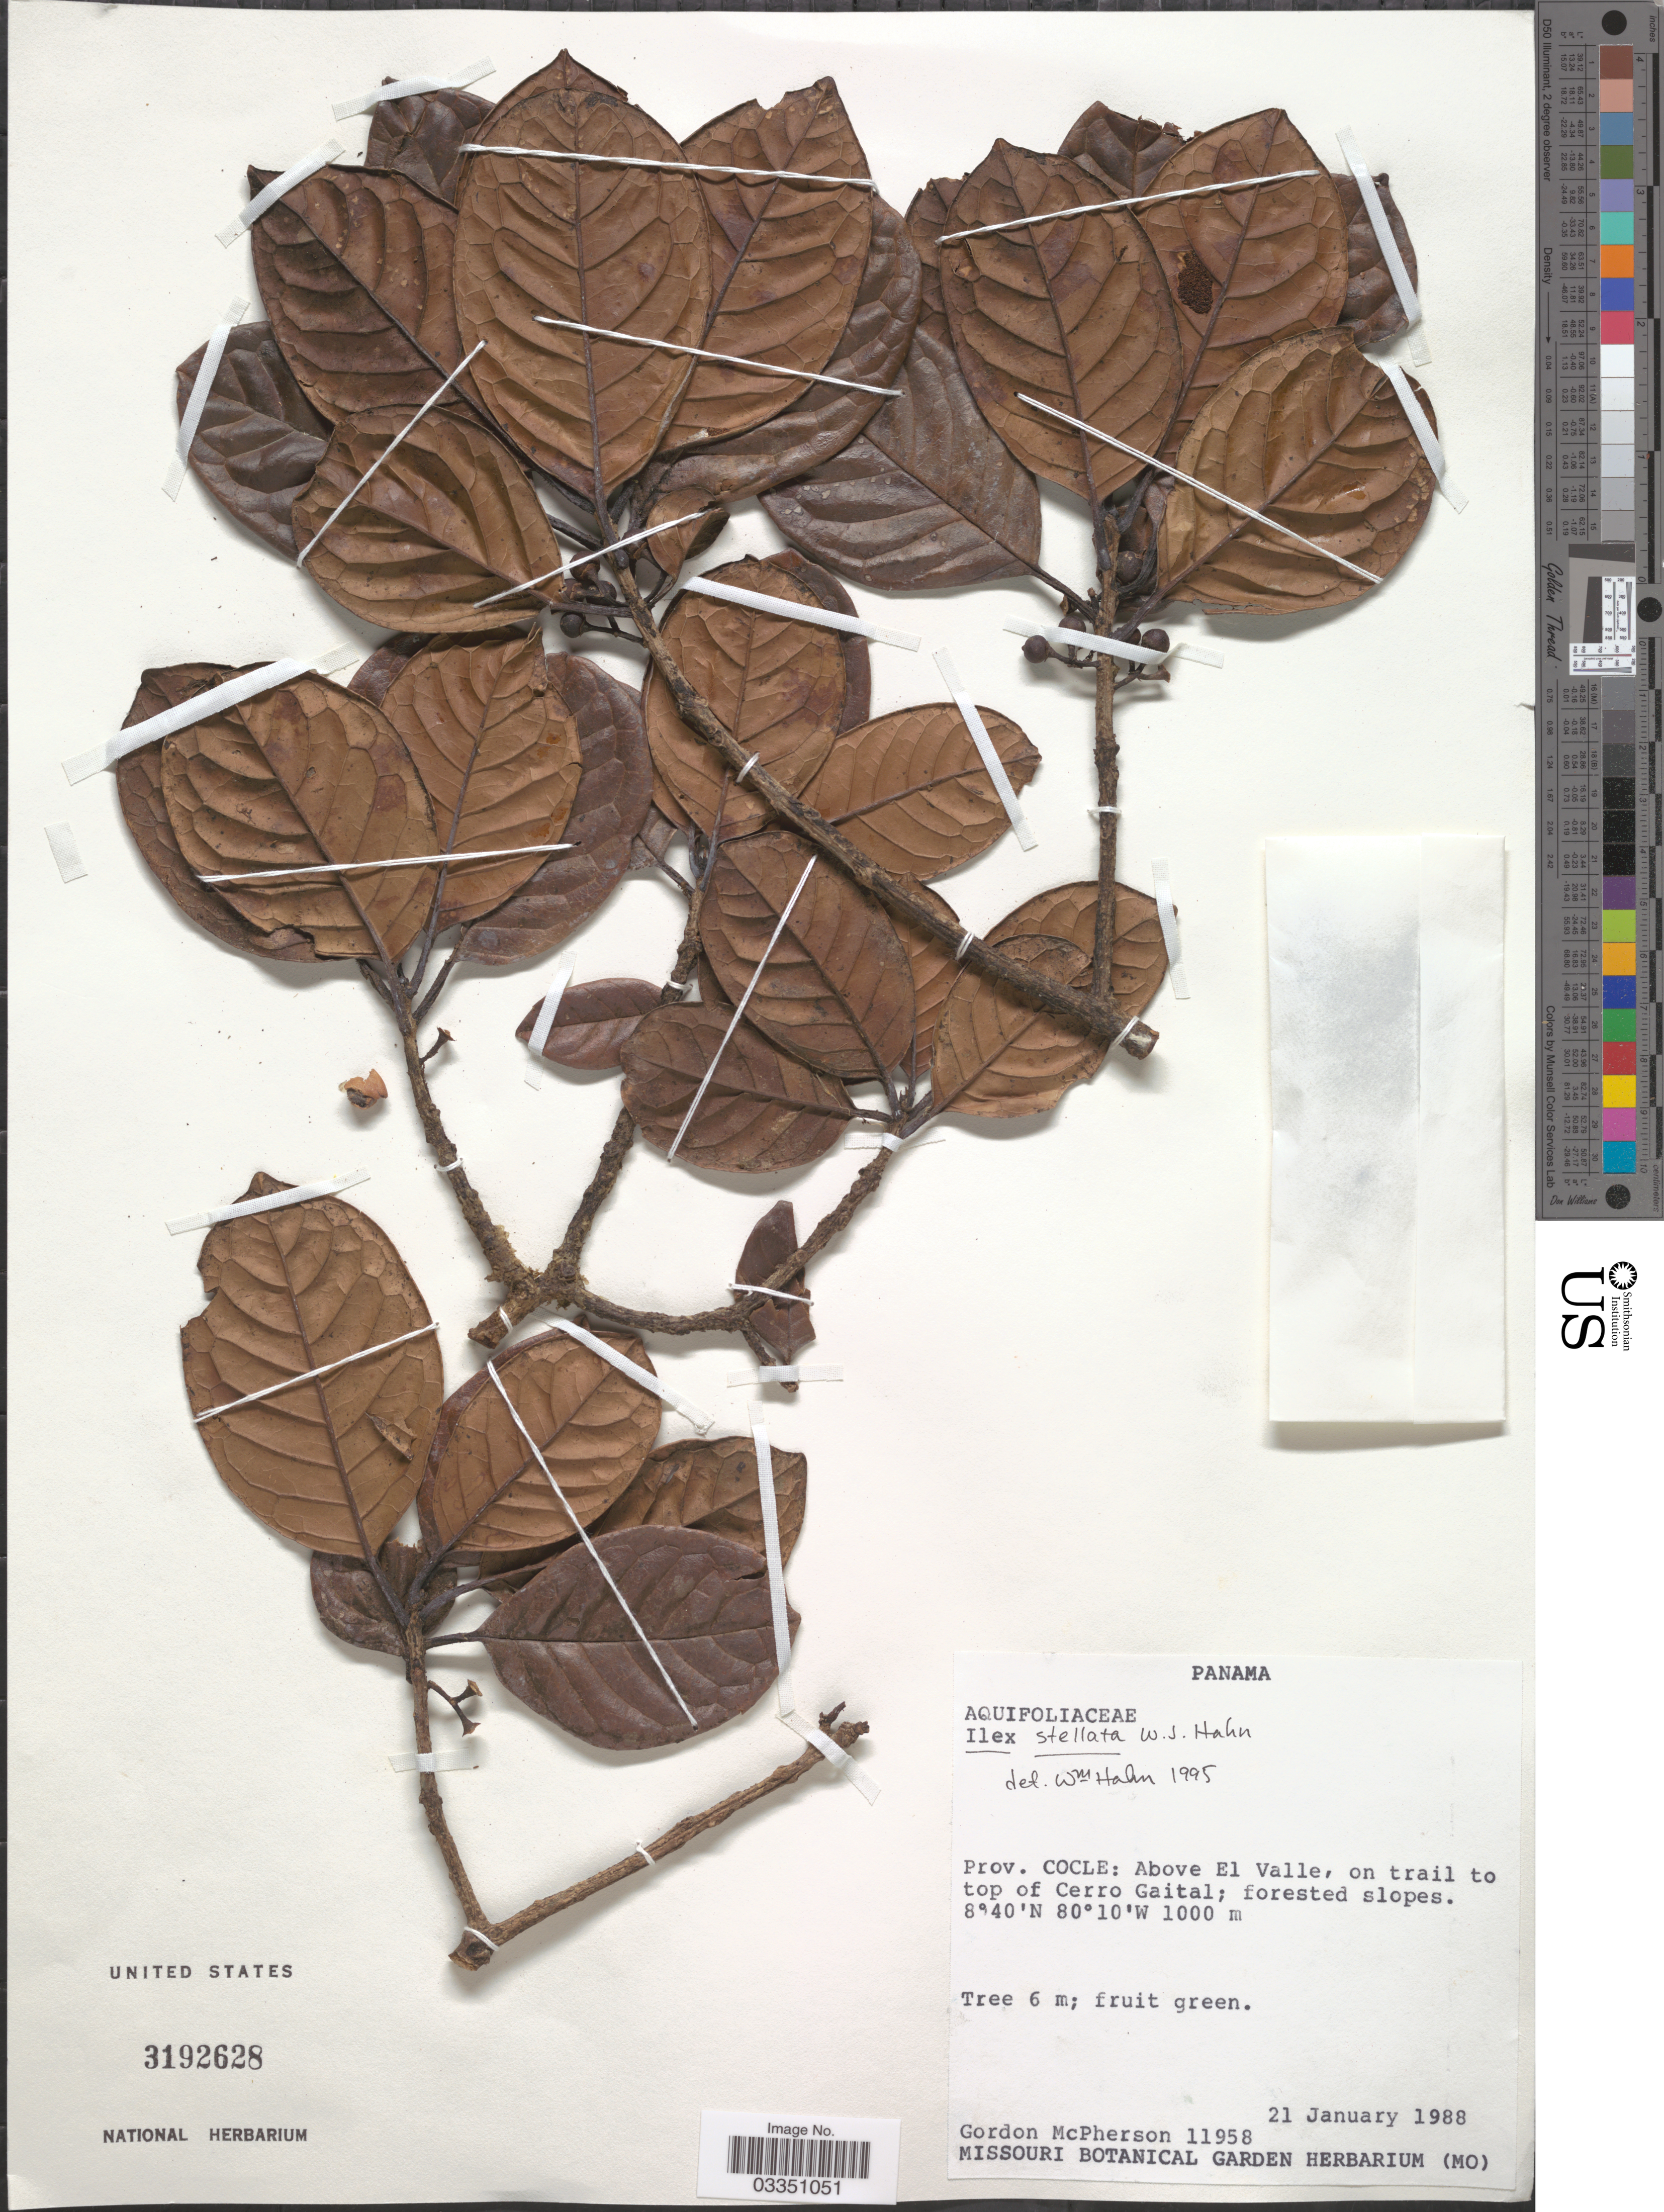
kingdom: Plantae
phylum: Tracheophyta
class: Magnoliopsida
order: Aquifoliales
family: Aquifoliaceae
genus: Ilex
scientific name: Ilex stellata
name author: W.J. Hahn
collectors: G. D. McPherson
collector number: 11958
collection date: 1988-01-21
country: Panama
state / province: Coclé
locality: Above El Valle, on trail to top of Cerro Gaital; forested slopes.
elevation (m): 1000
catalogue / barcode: US 3192628